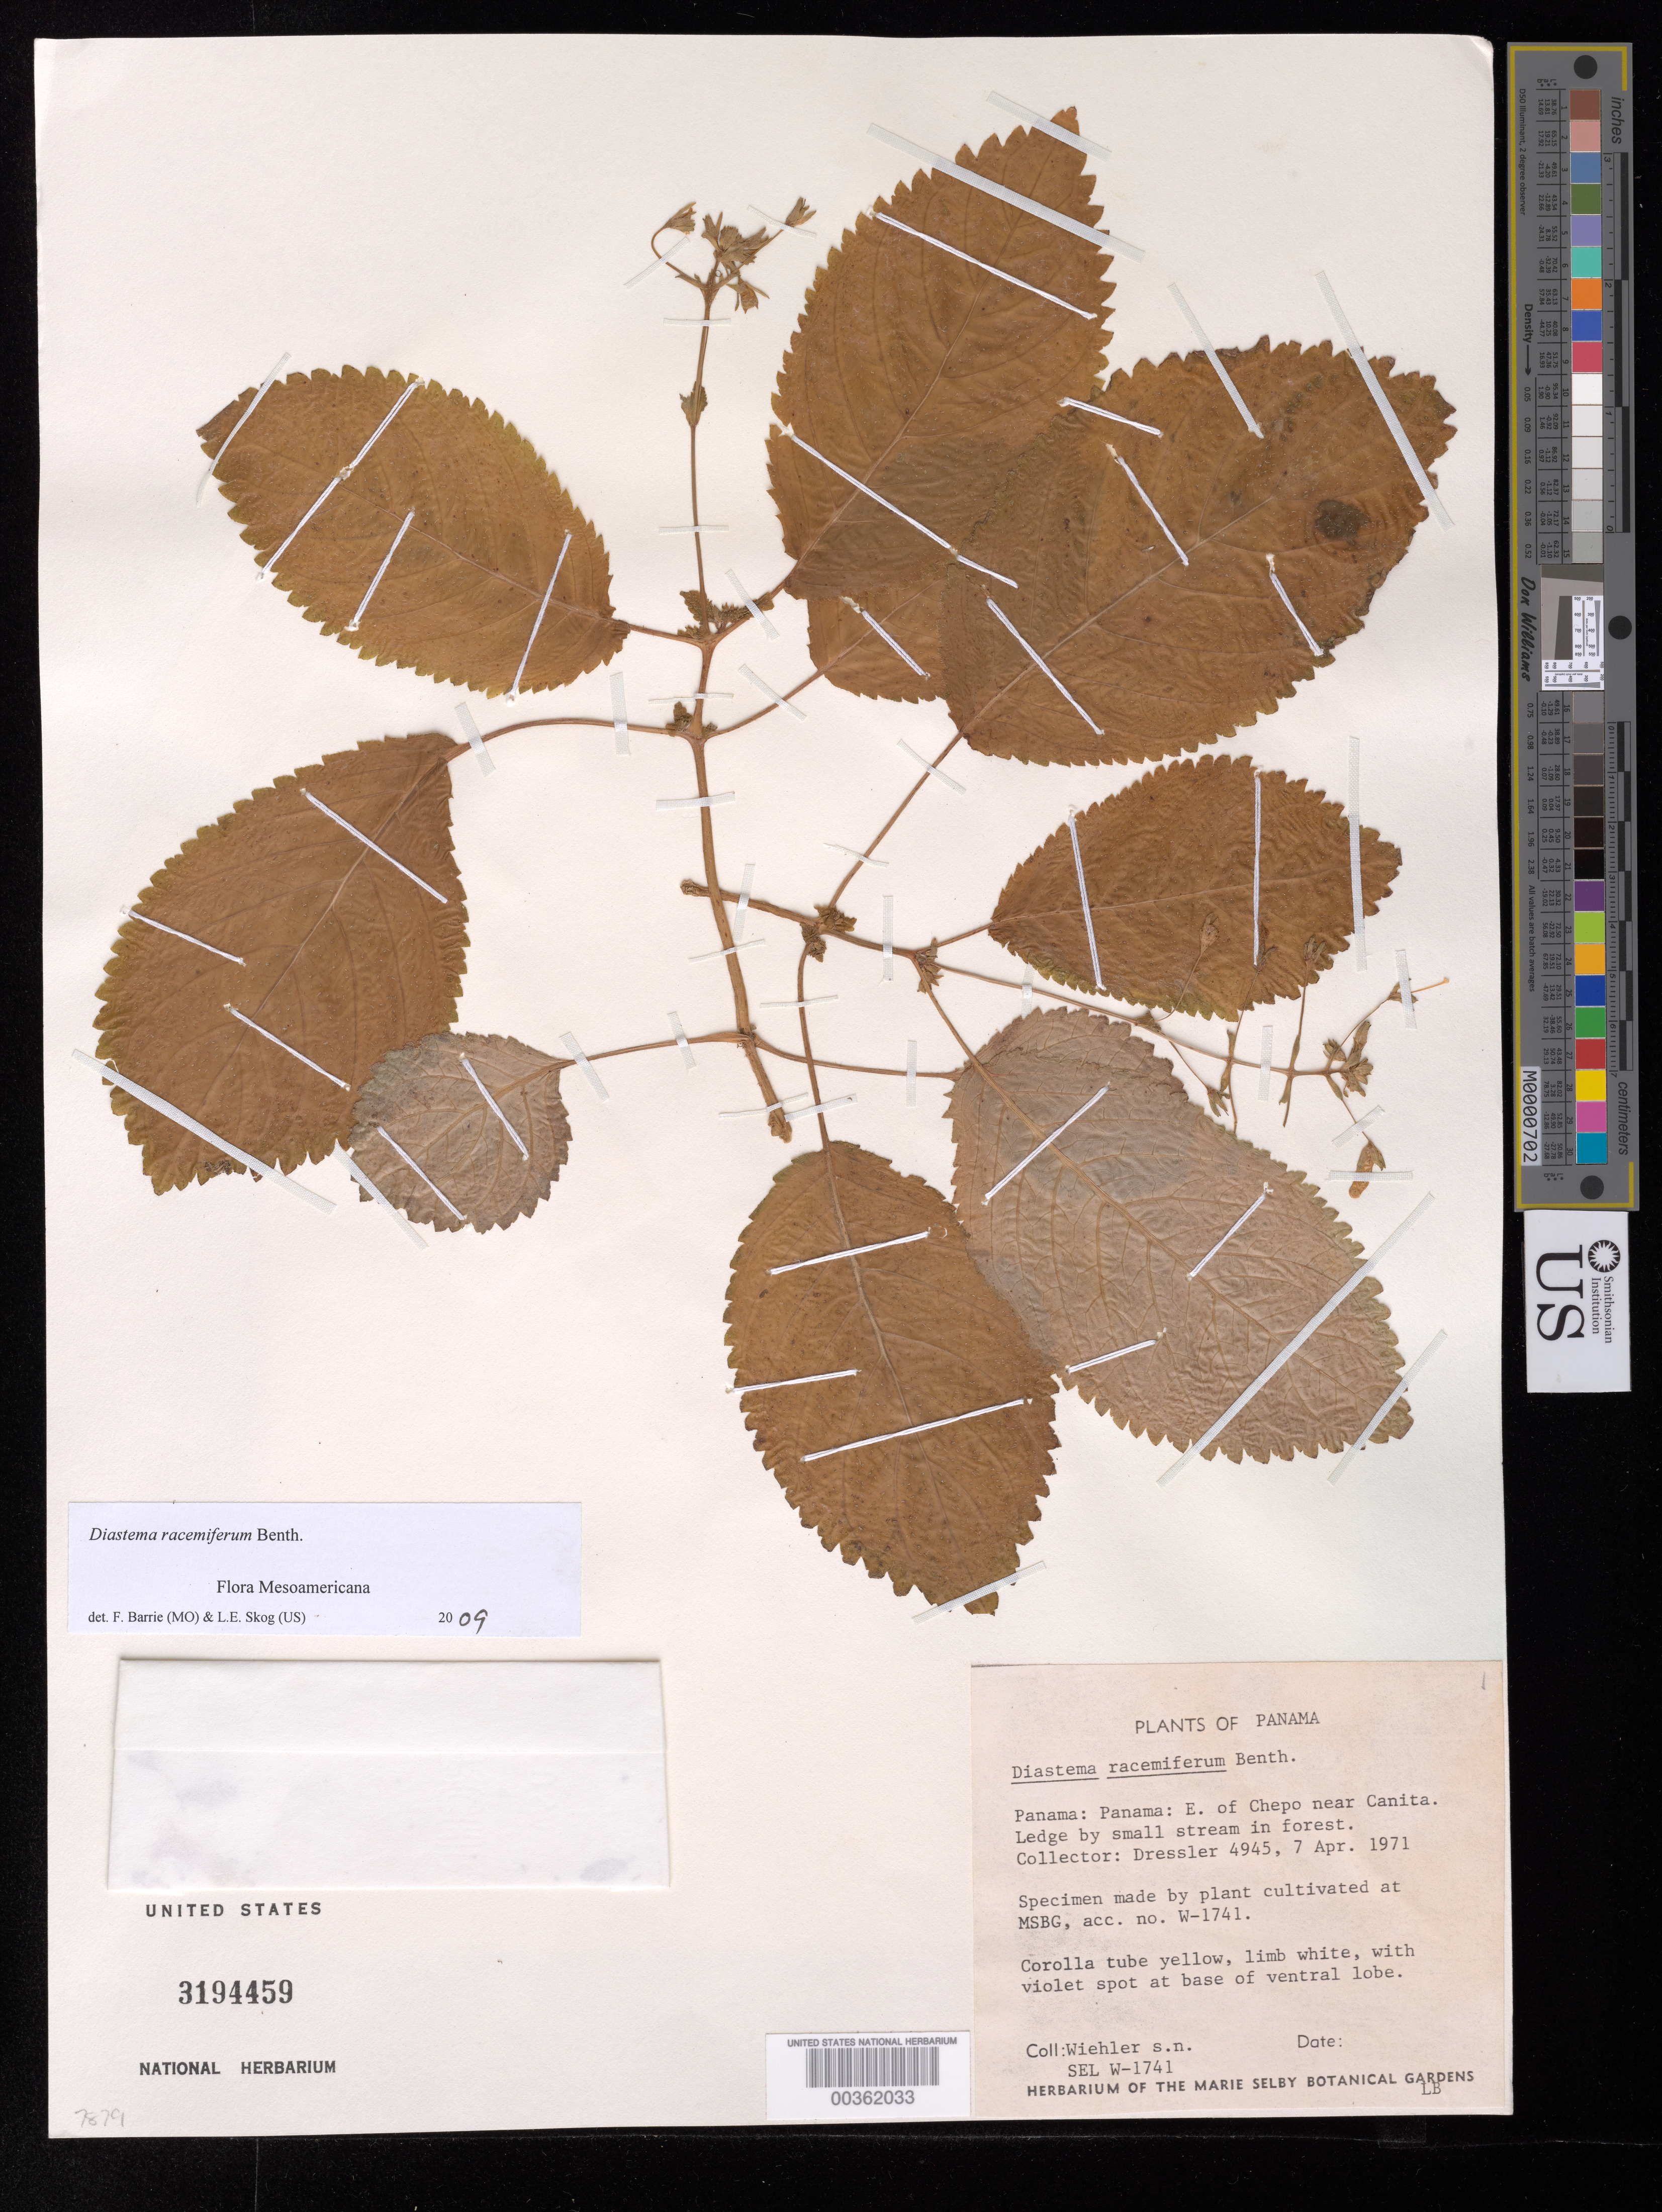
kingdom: Plantae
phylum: Tracheophyta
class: Magnoliopsida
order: Lamiales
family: Gesneriaceae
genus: Diastema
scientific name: Diastema racemiferum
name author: Benth.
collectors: H. J. Wiehler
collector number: s.n. [W-1741]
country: Panama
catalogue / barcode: US 3194459